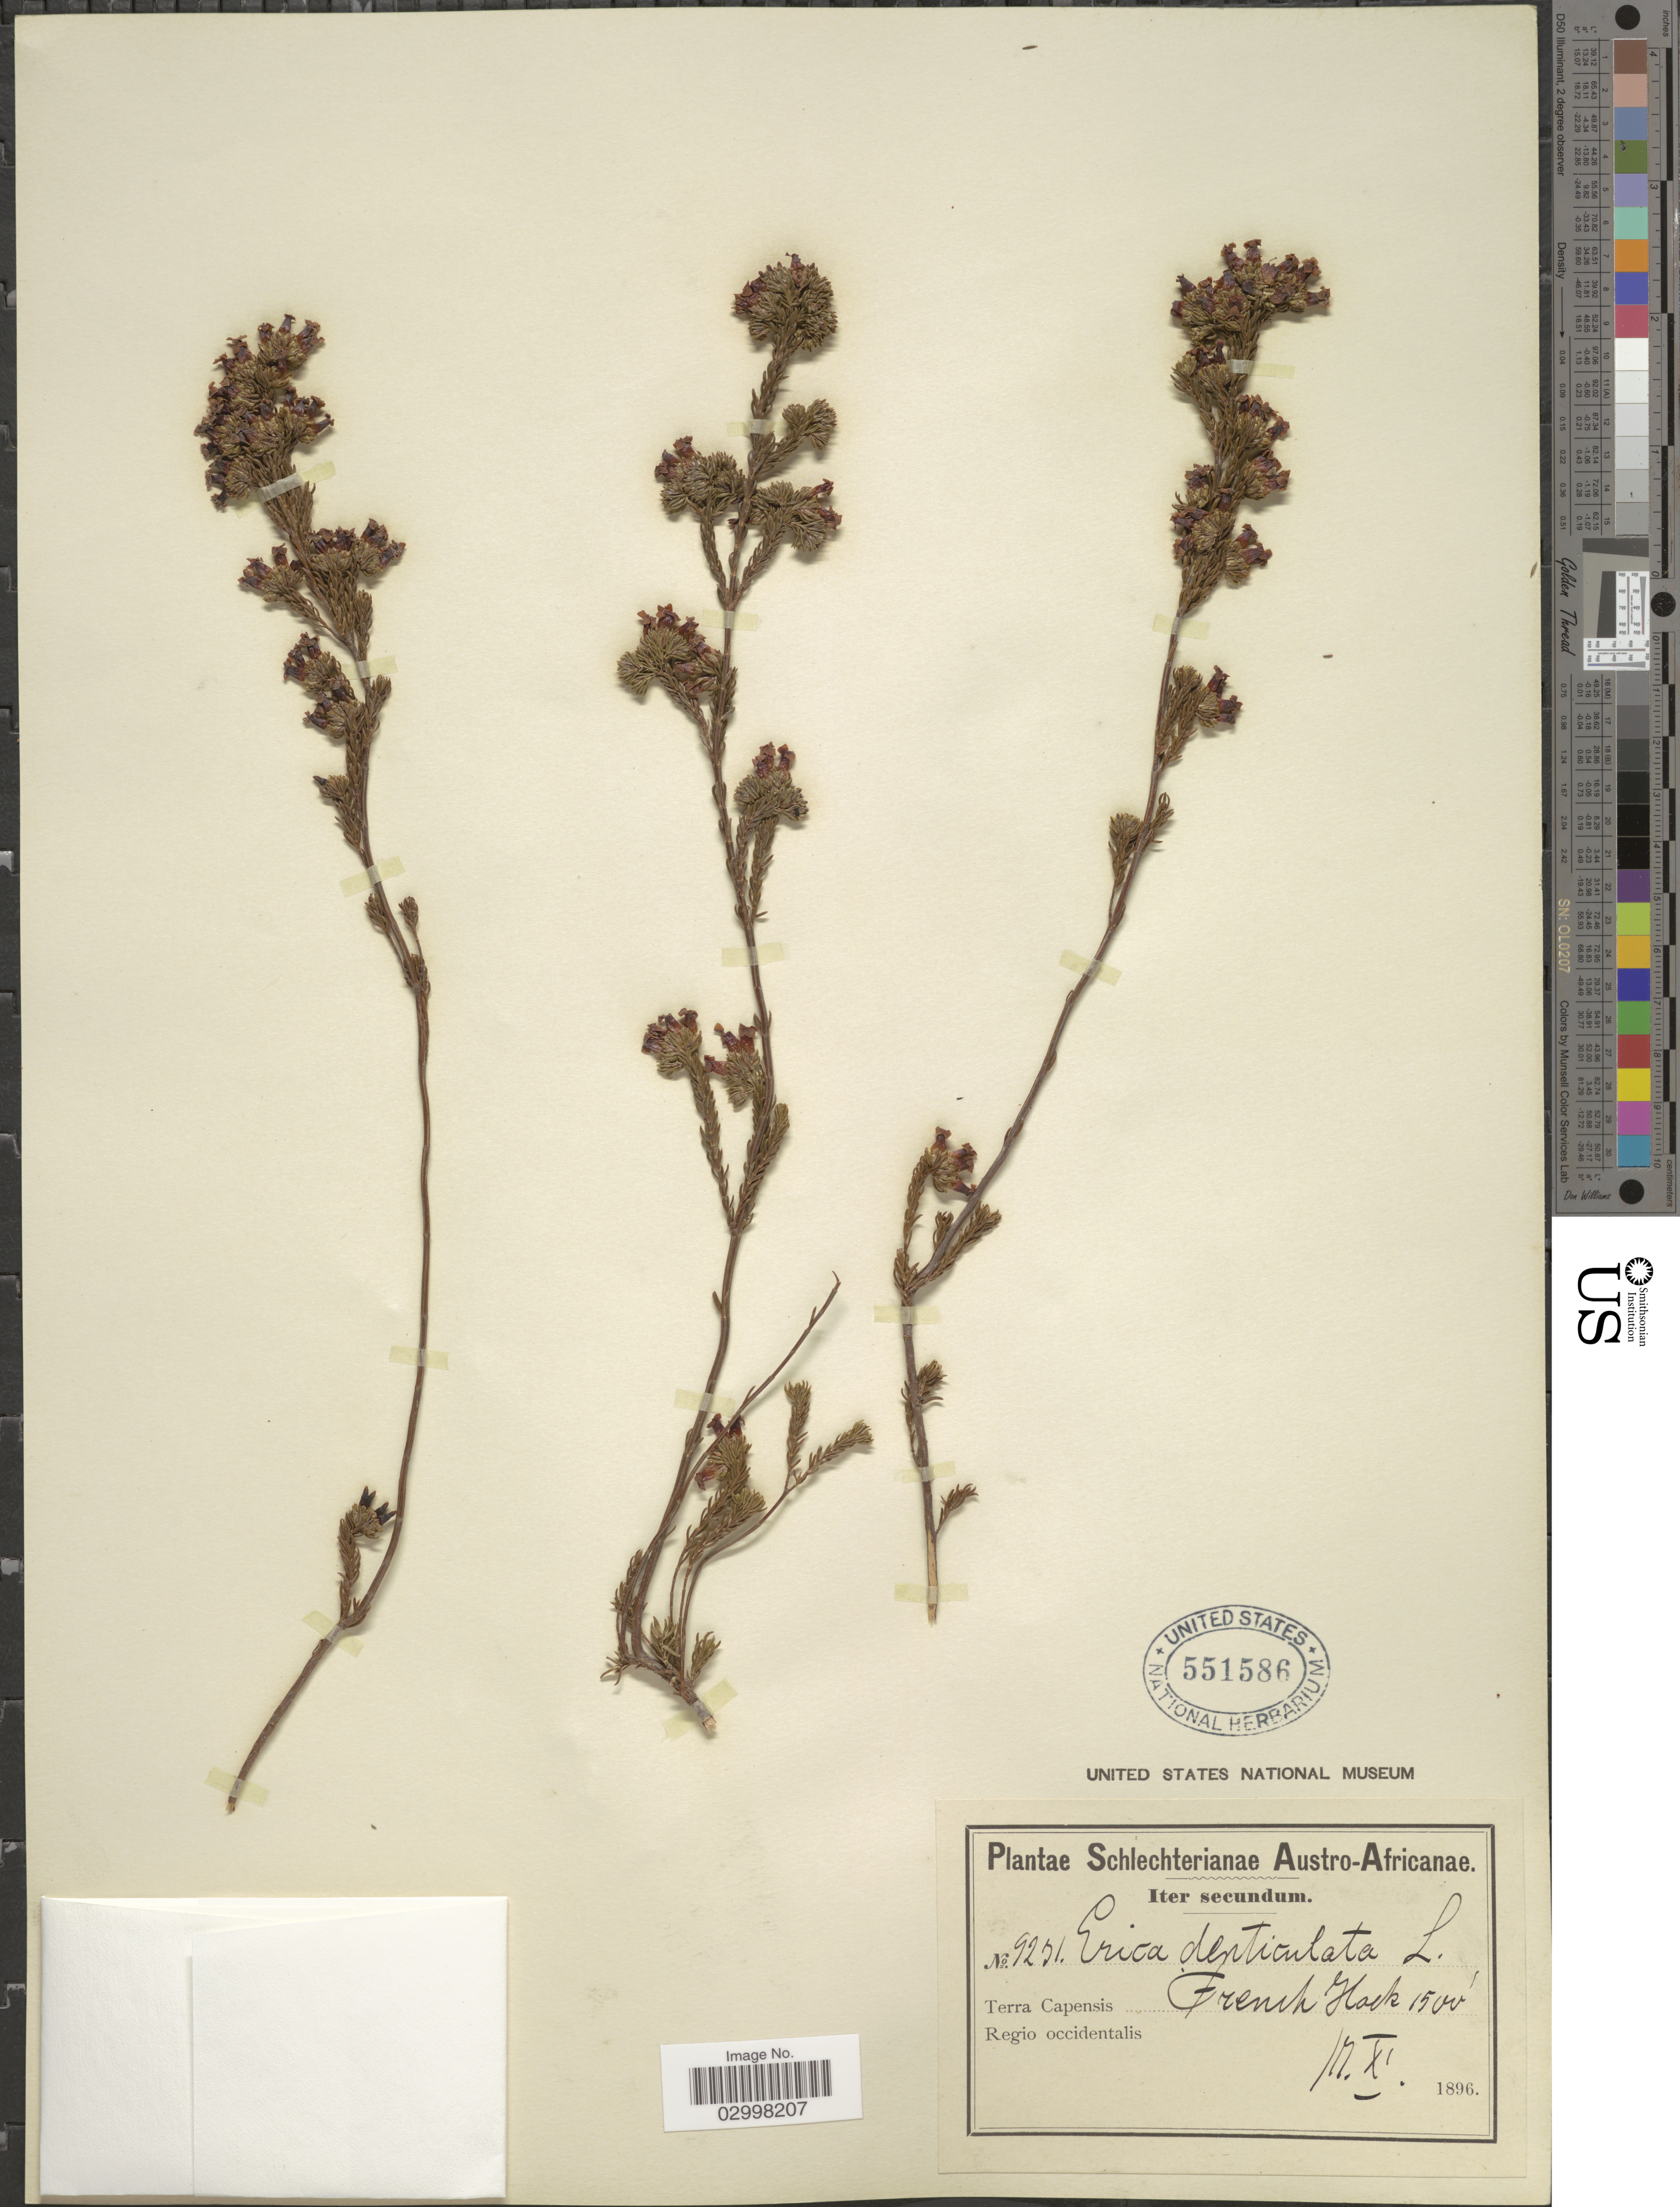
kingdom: Plantae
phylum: Tracheophyta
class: Magnoliopsida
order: Ericales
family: Ericaceae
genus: Erica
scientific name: Erica denticulata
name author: L.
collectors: Schlechter, --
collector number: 9231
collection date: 1896-11-17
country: South Africa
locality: Austro-Africanae. Terra Capensis French Hoek Regio occidentalis.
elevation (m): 457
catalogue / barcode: US 551586